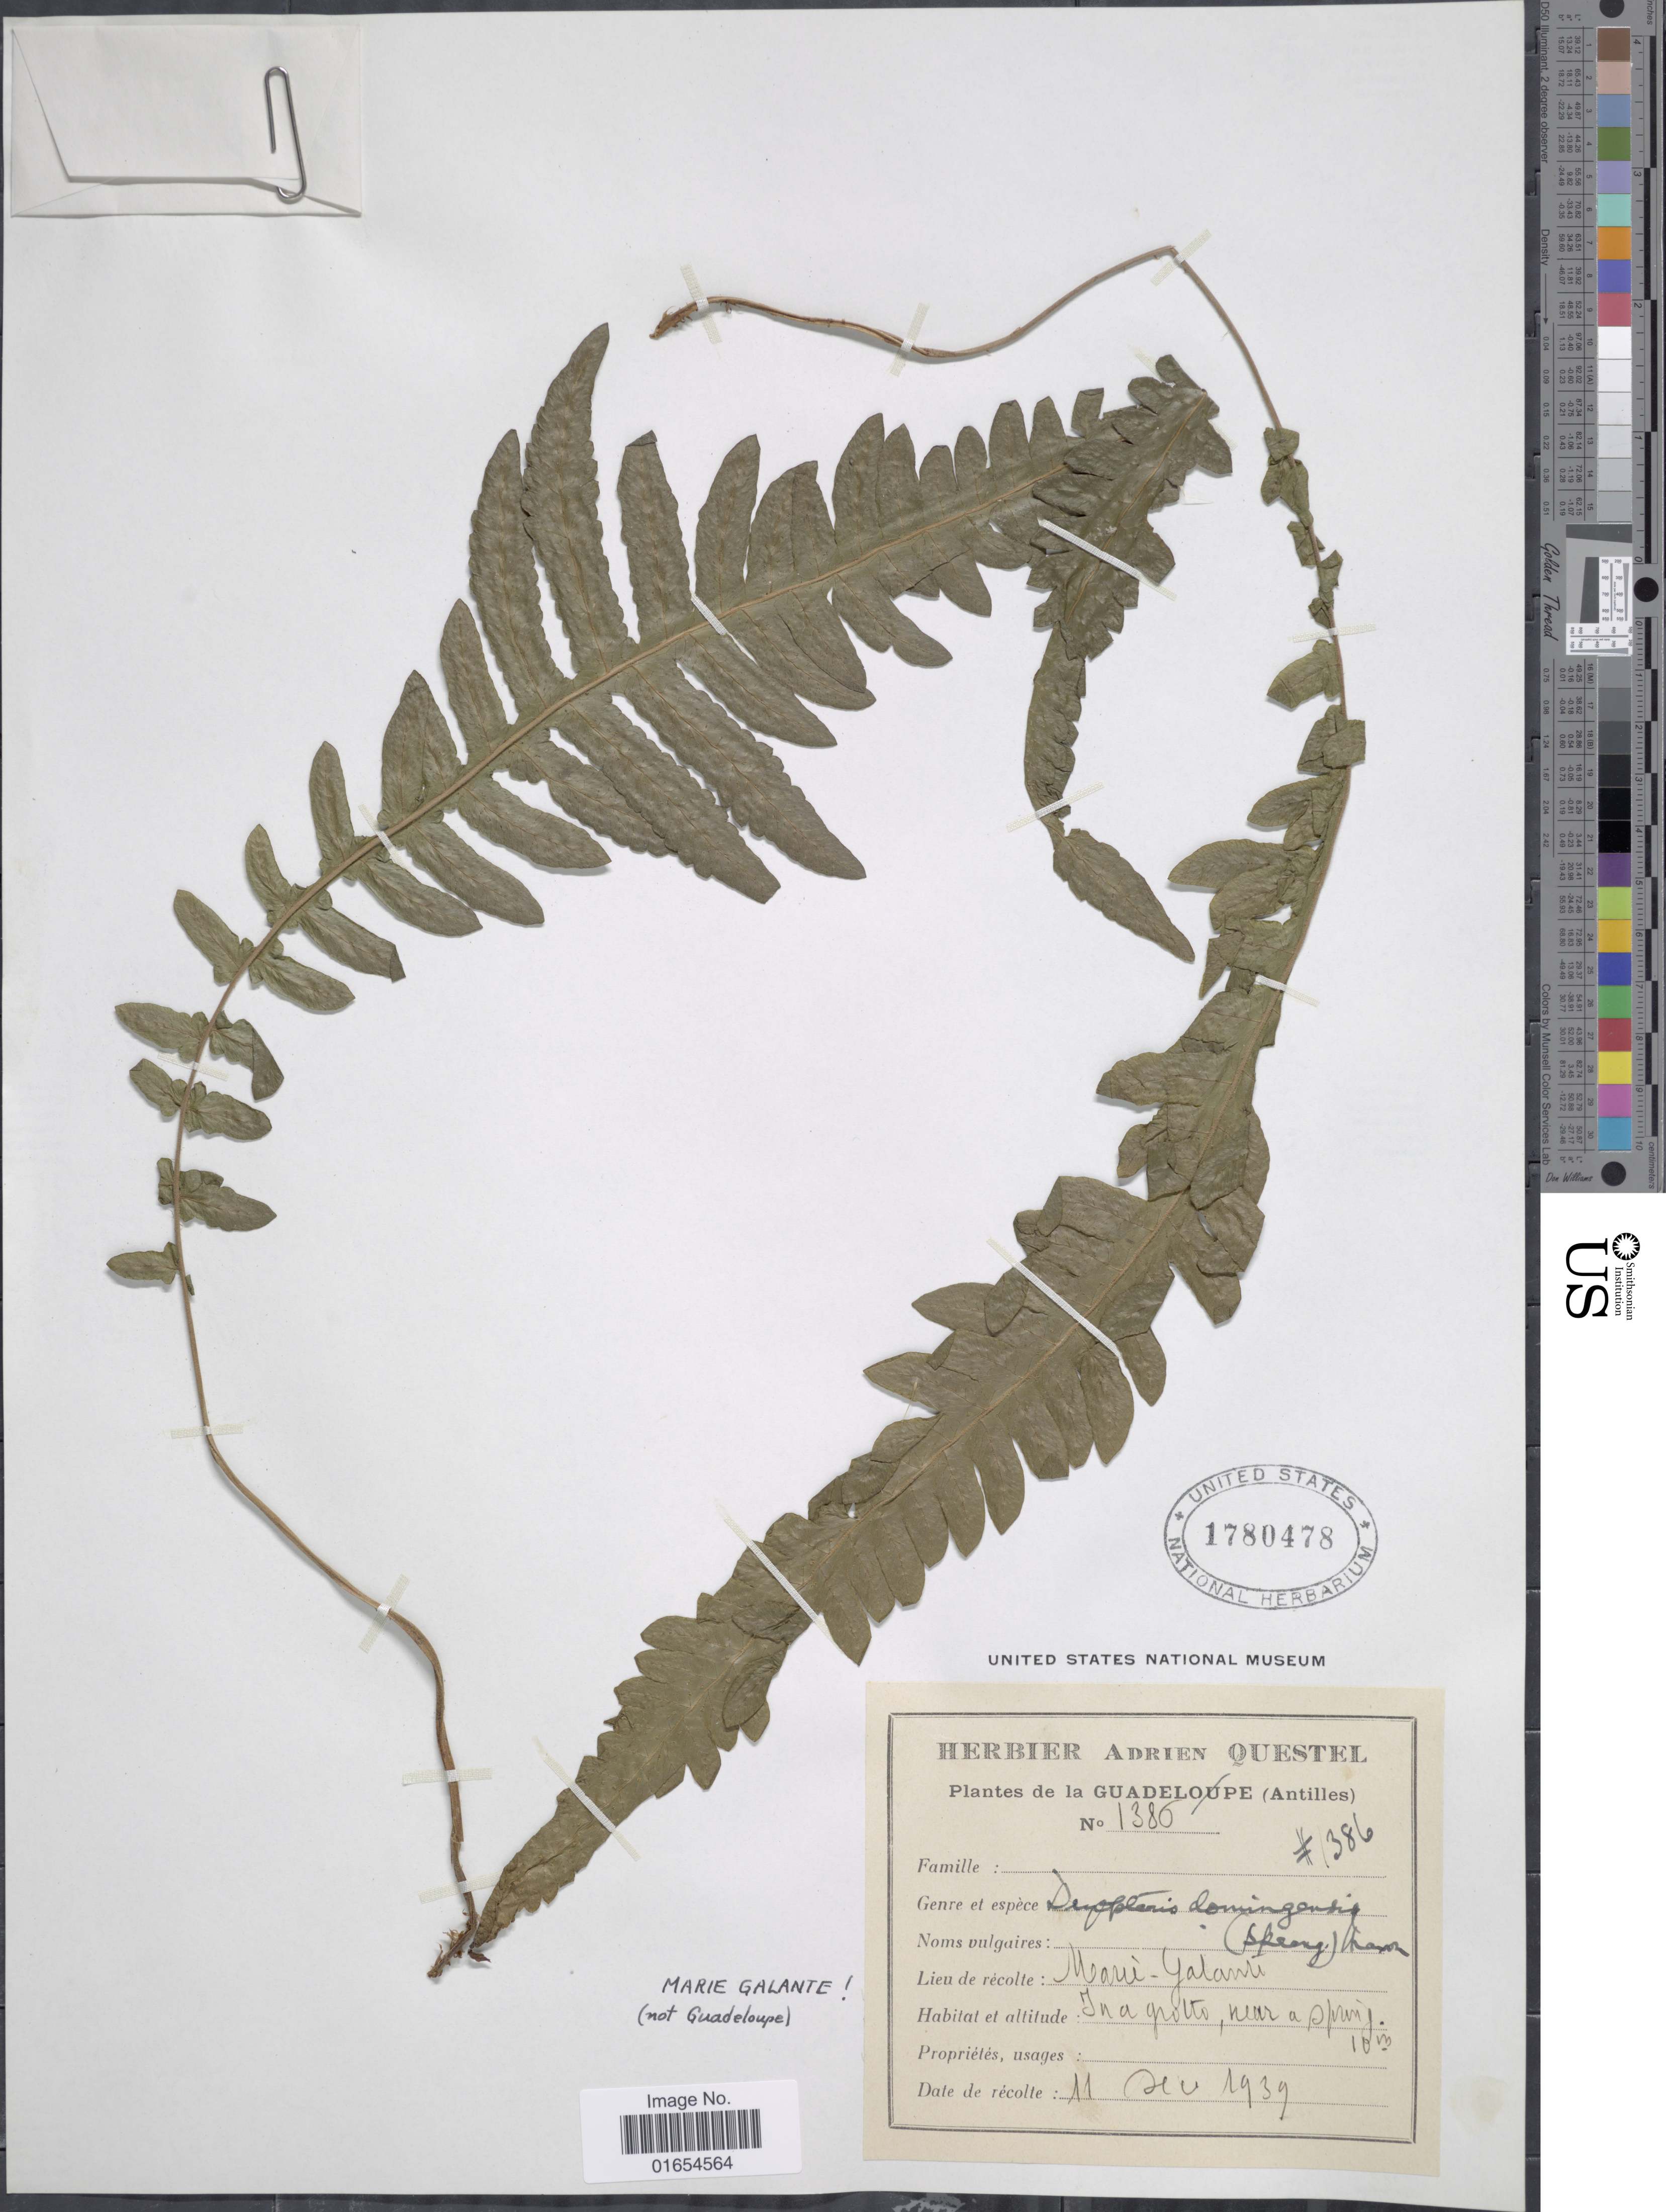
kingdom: Plantae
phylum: Tracheophyta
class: Polypodiopsida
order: Polypodiales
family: Thelypteridaceae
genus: Goniopteris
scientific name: Goniopteris guadelupensis (Wikstr.) comb. nov., ined 2015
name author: (Wikstr.)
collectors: ex herb. A. Questal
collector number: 1386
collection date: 1939-02-11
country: Guadeloupe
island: Leeward Is.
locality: Marie - Galante, In a grotto near a spring.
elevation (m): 10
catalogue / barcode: US 1780478